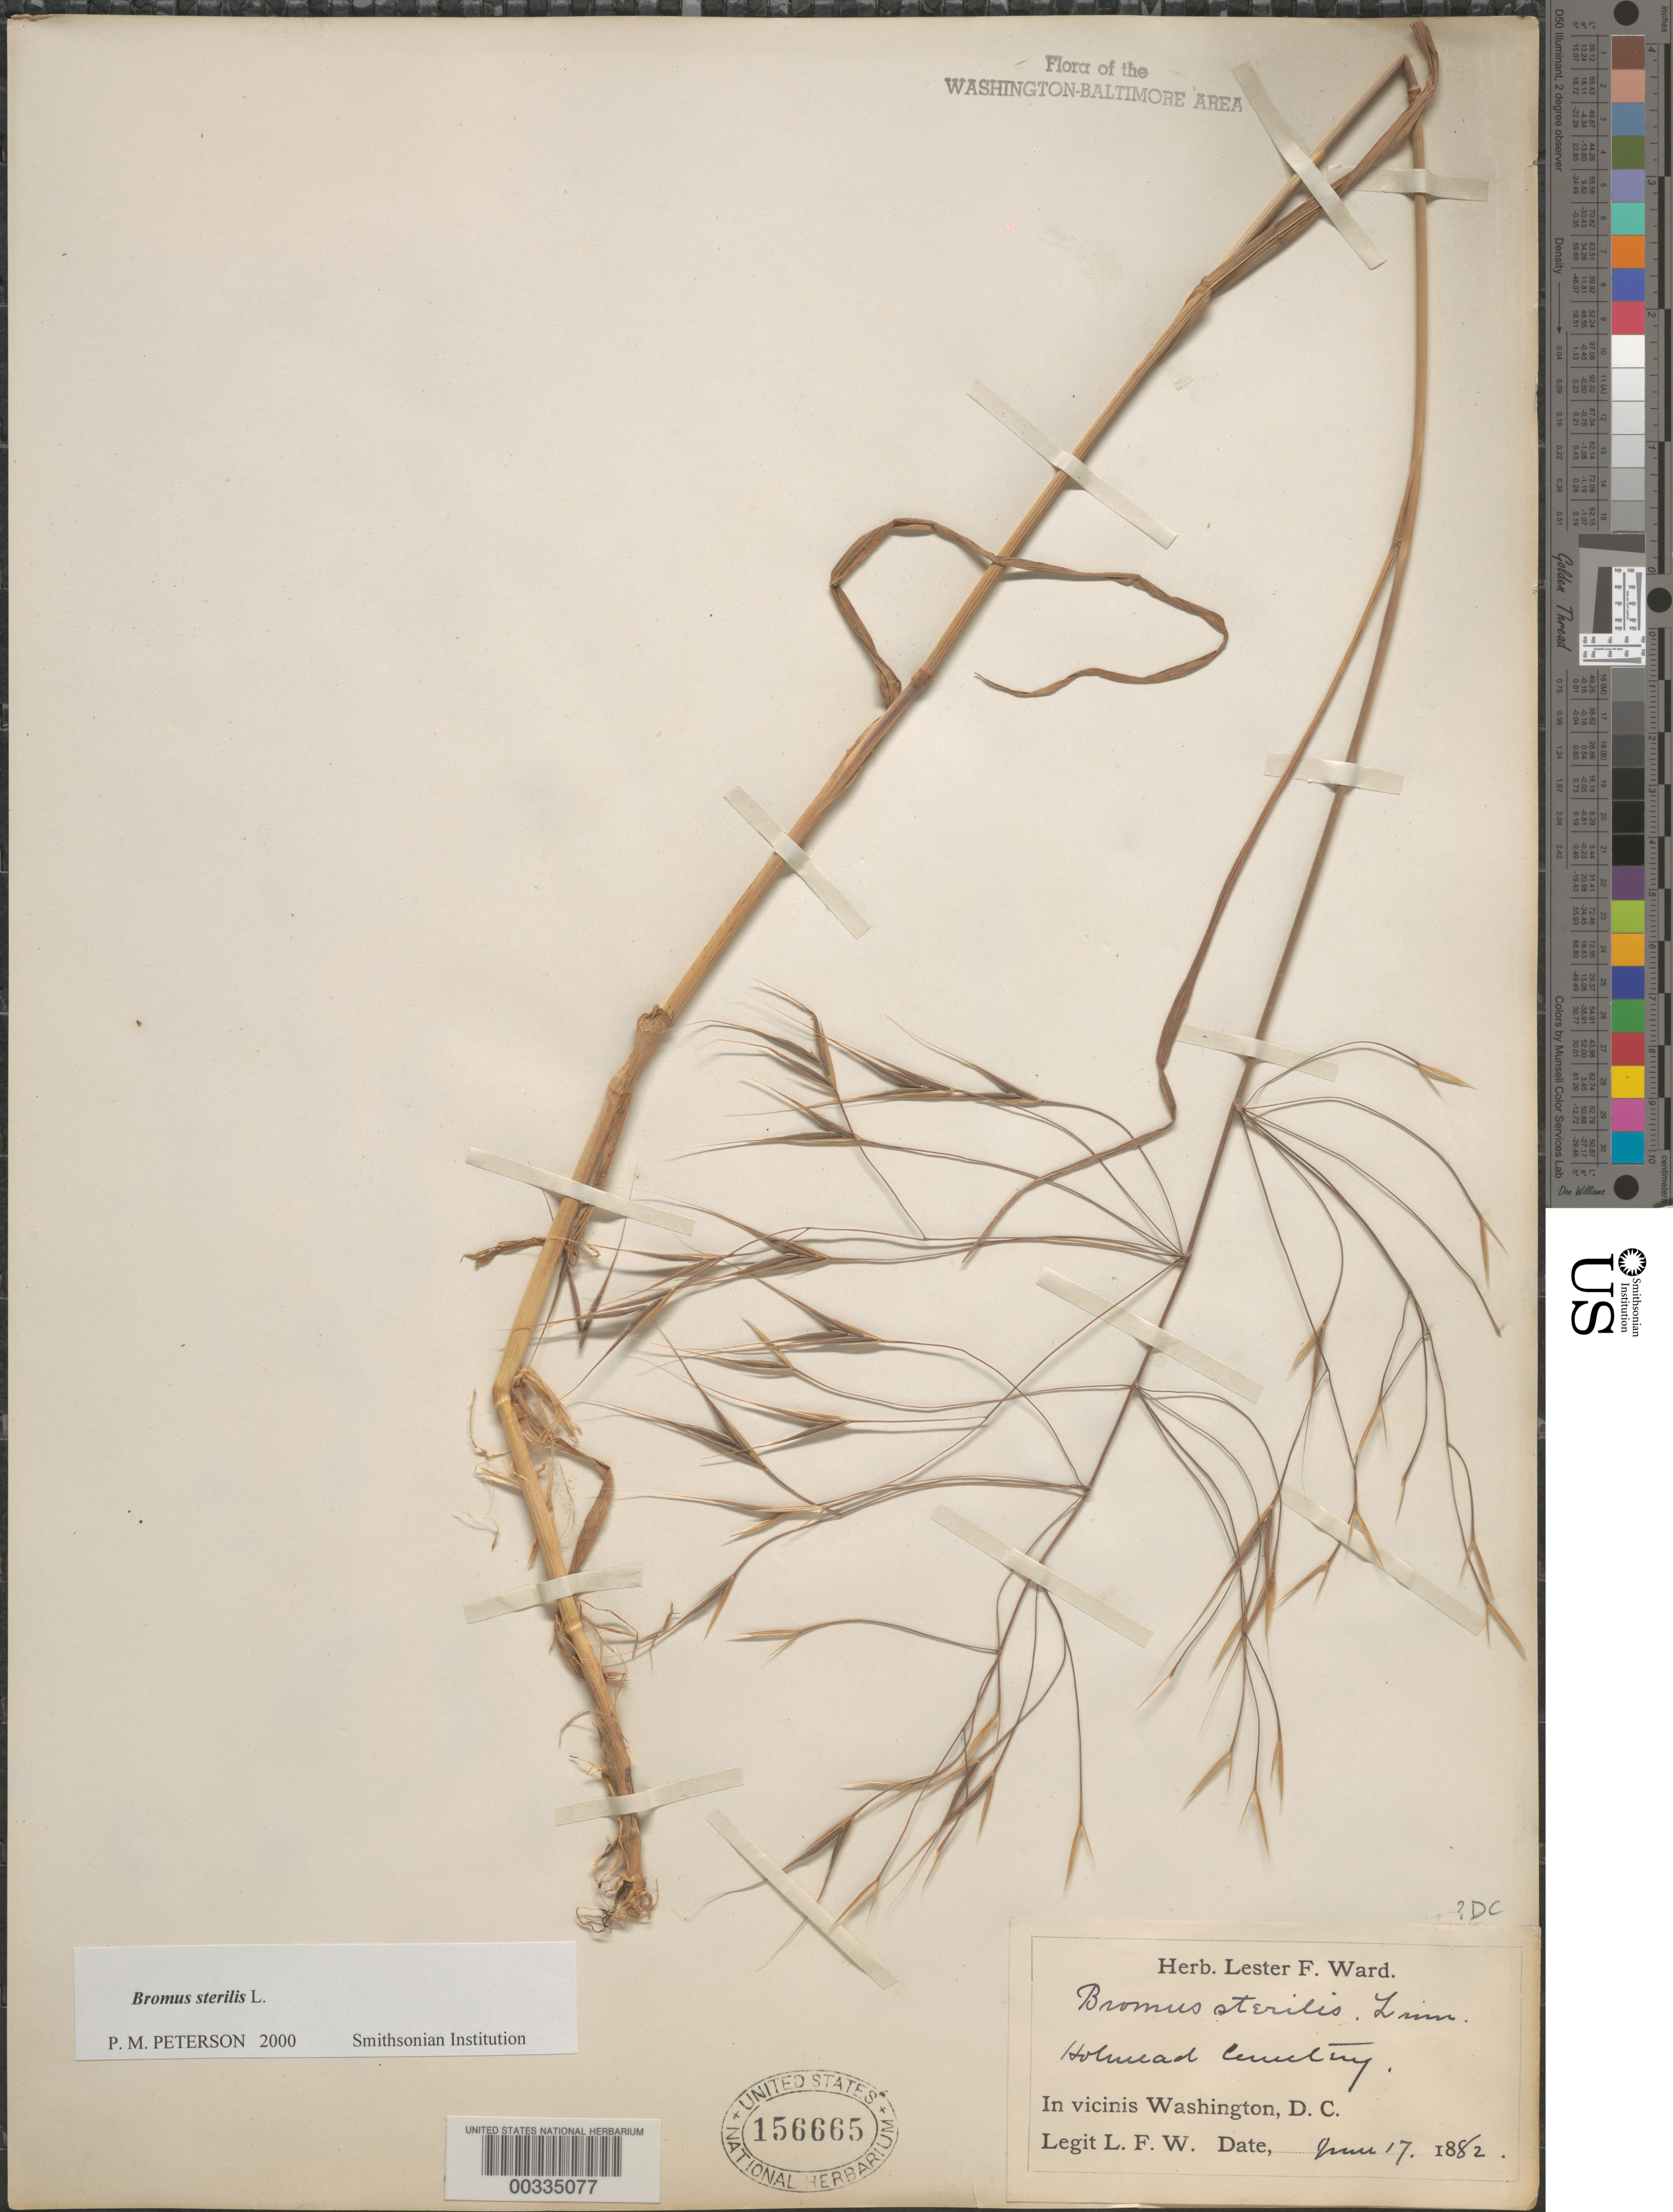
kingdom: Plantae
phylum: Tracheophyta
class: Liliopsida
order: Poales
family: Poaceae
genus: Bromus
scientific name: Bromus sterilis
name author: L.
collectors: L. F. Ward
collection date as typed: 17 Jun 1882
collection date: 1882-06-17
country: United States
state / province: Virginia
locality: Holmead Cemetery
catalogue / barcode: US 156665